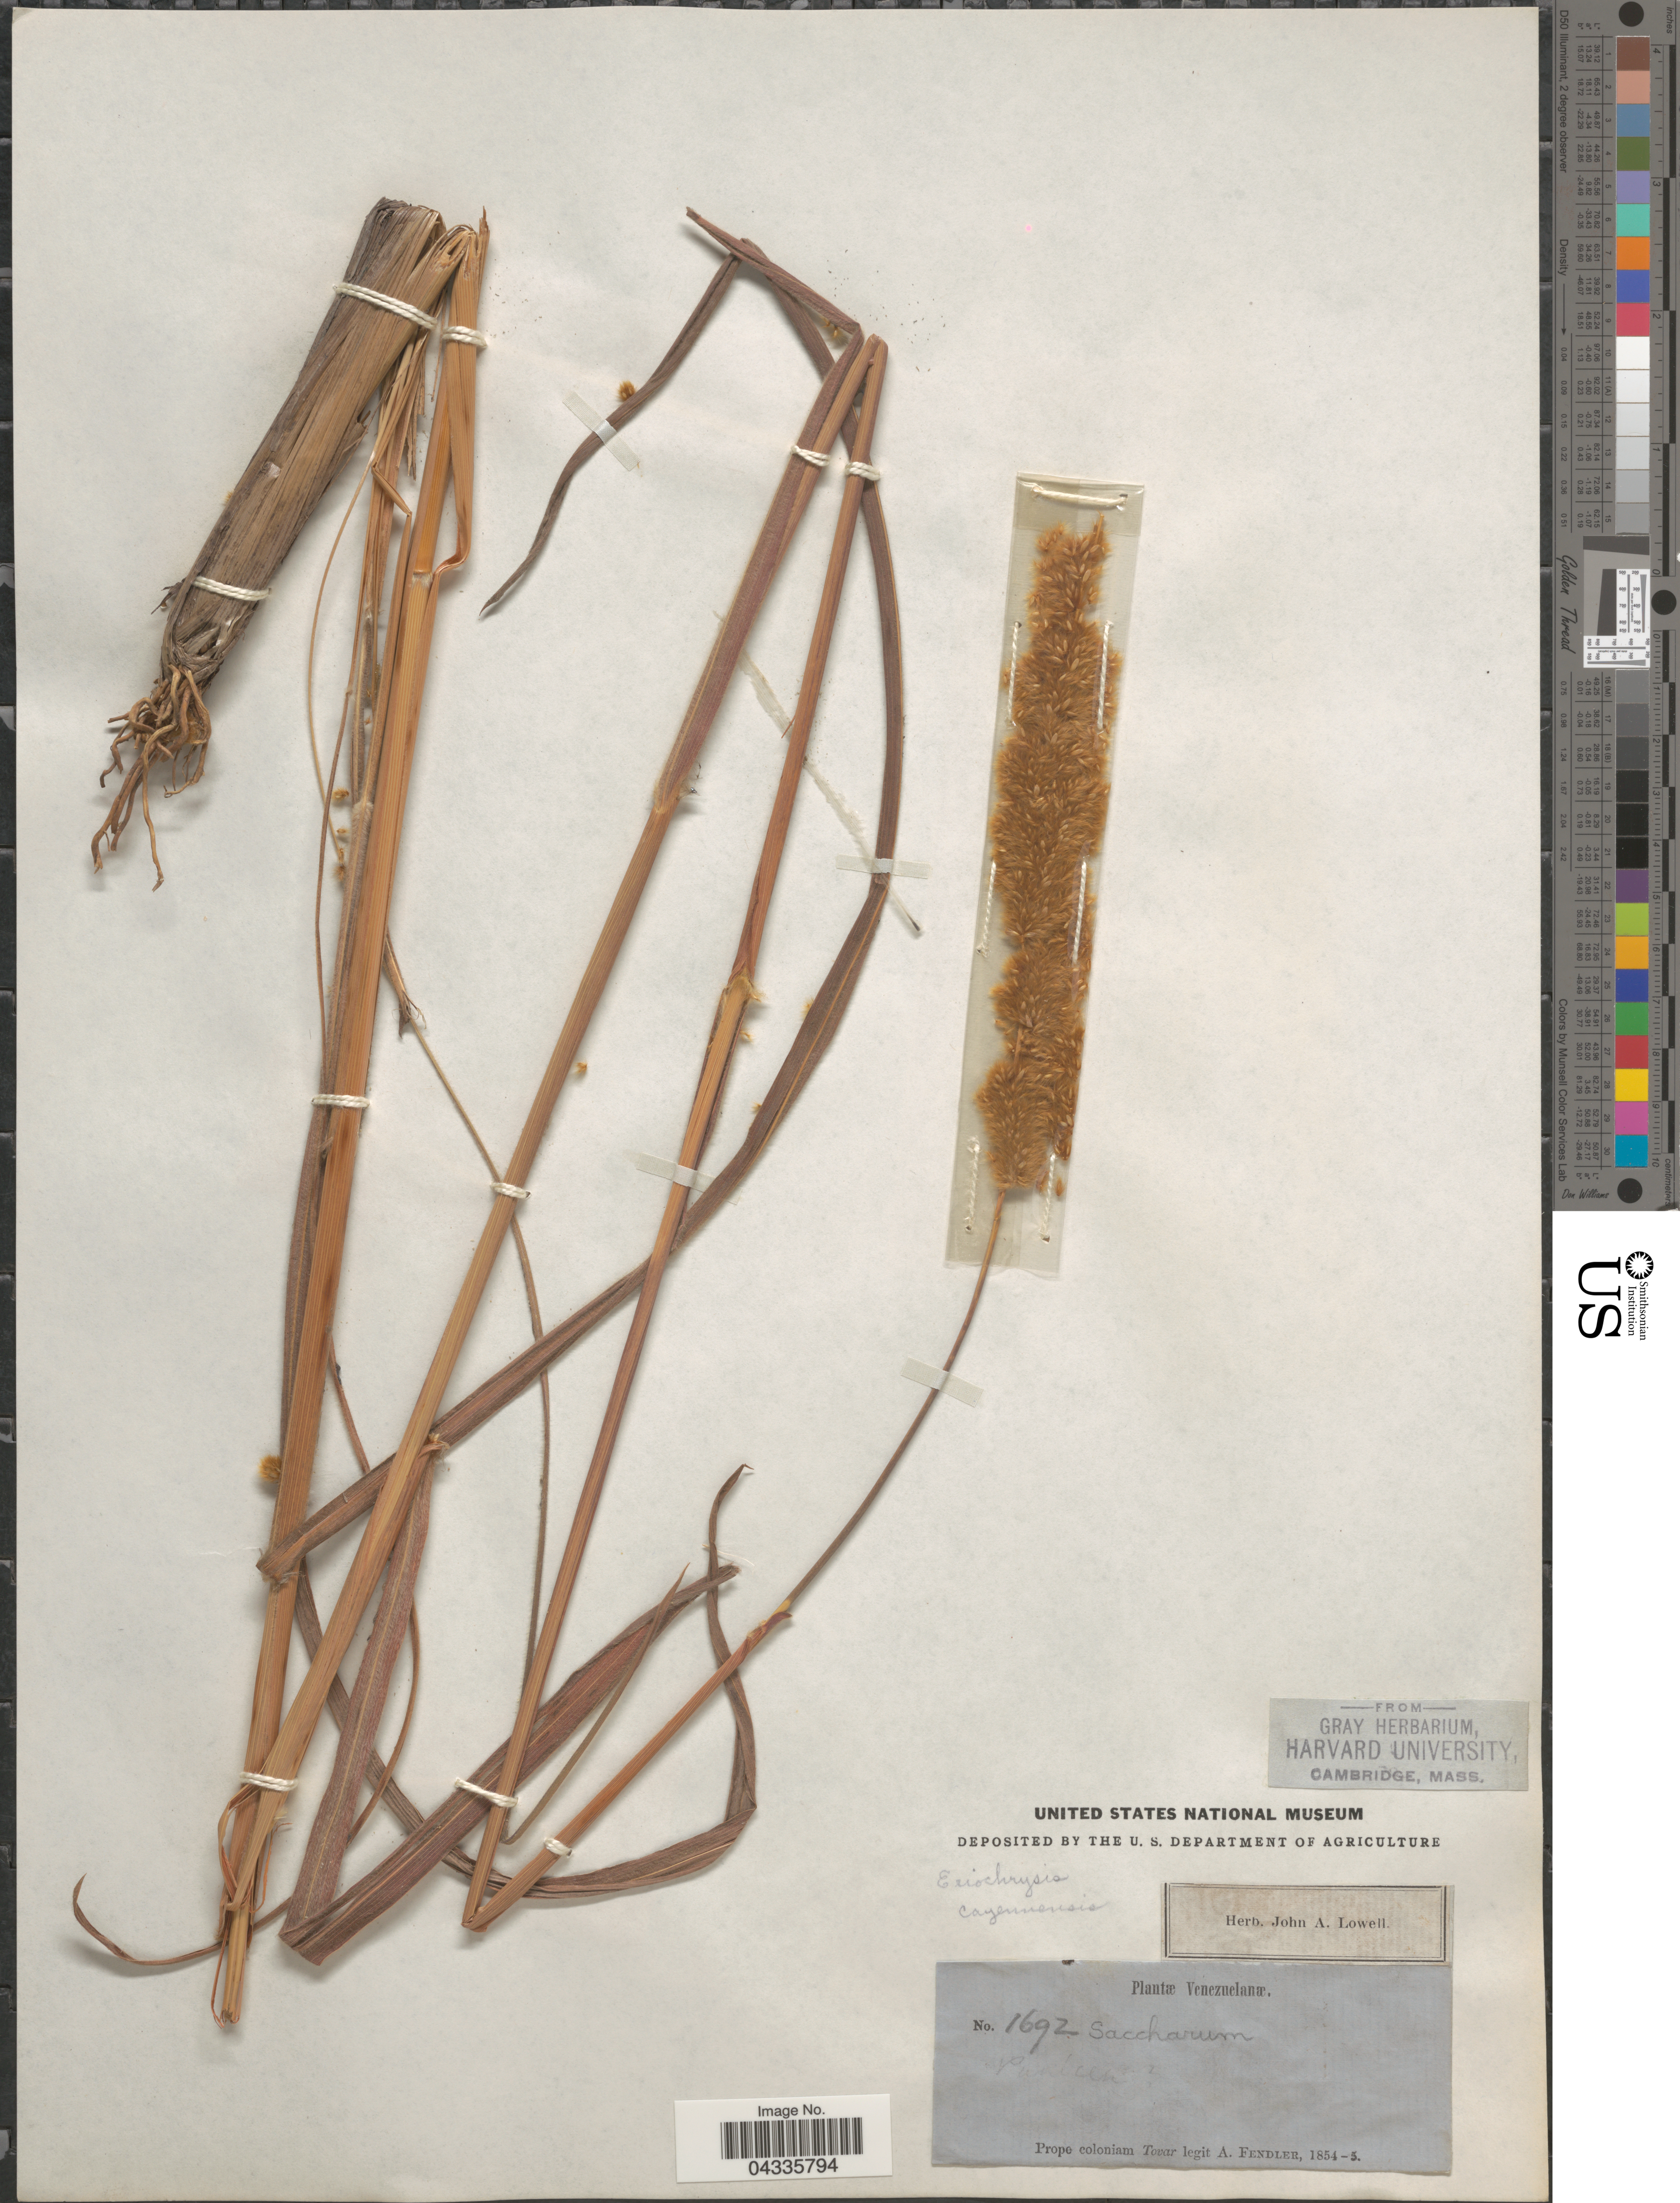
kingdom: Plantae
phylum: Tracheophyta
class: Liliopsida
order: Poales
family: Poaceae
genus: Eriochrysis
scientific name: Eriochrysis cayennensis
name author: P. Beauv.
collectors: A. Fendler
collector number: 1692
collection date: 1854/1855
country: Venezuela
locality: Prope coloniam Tovar.